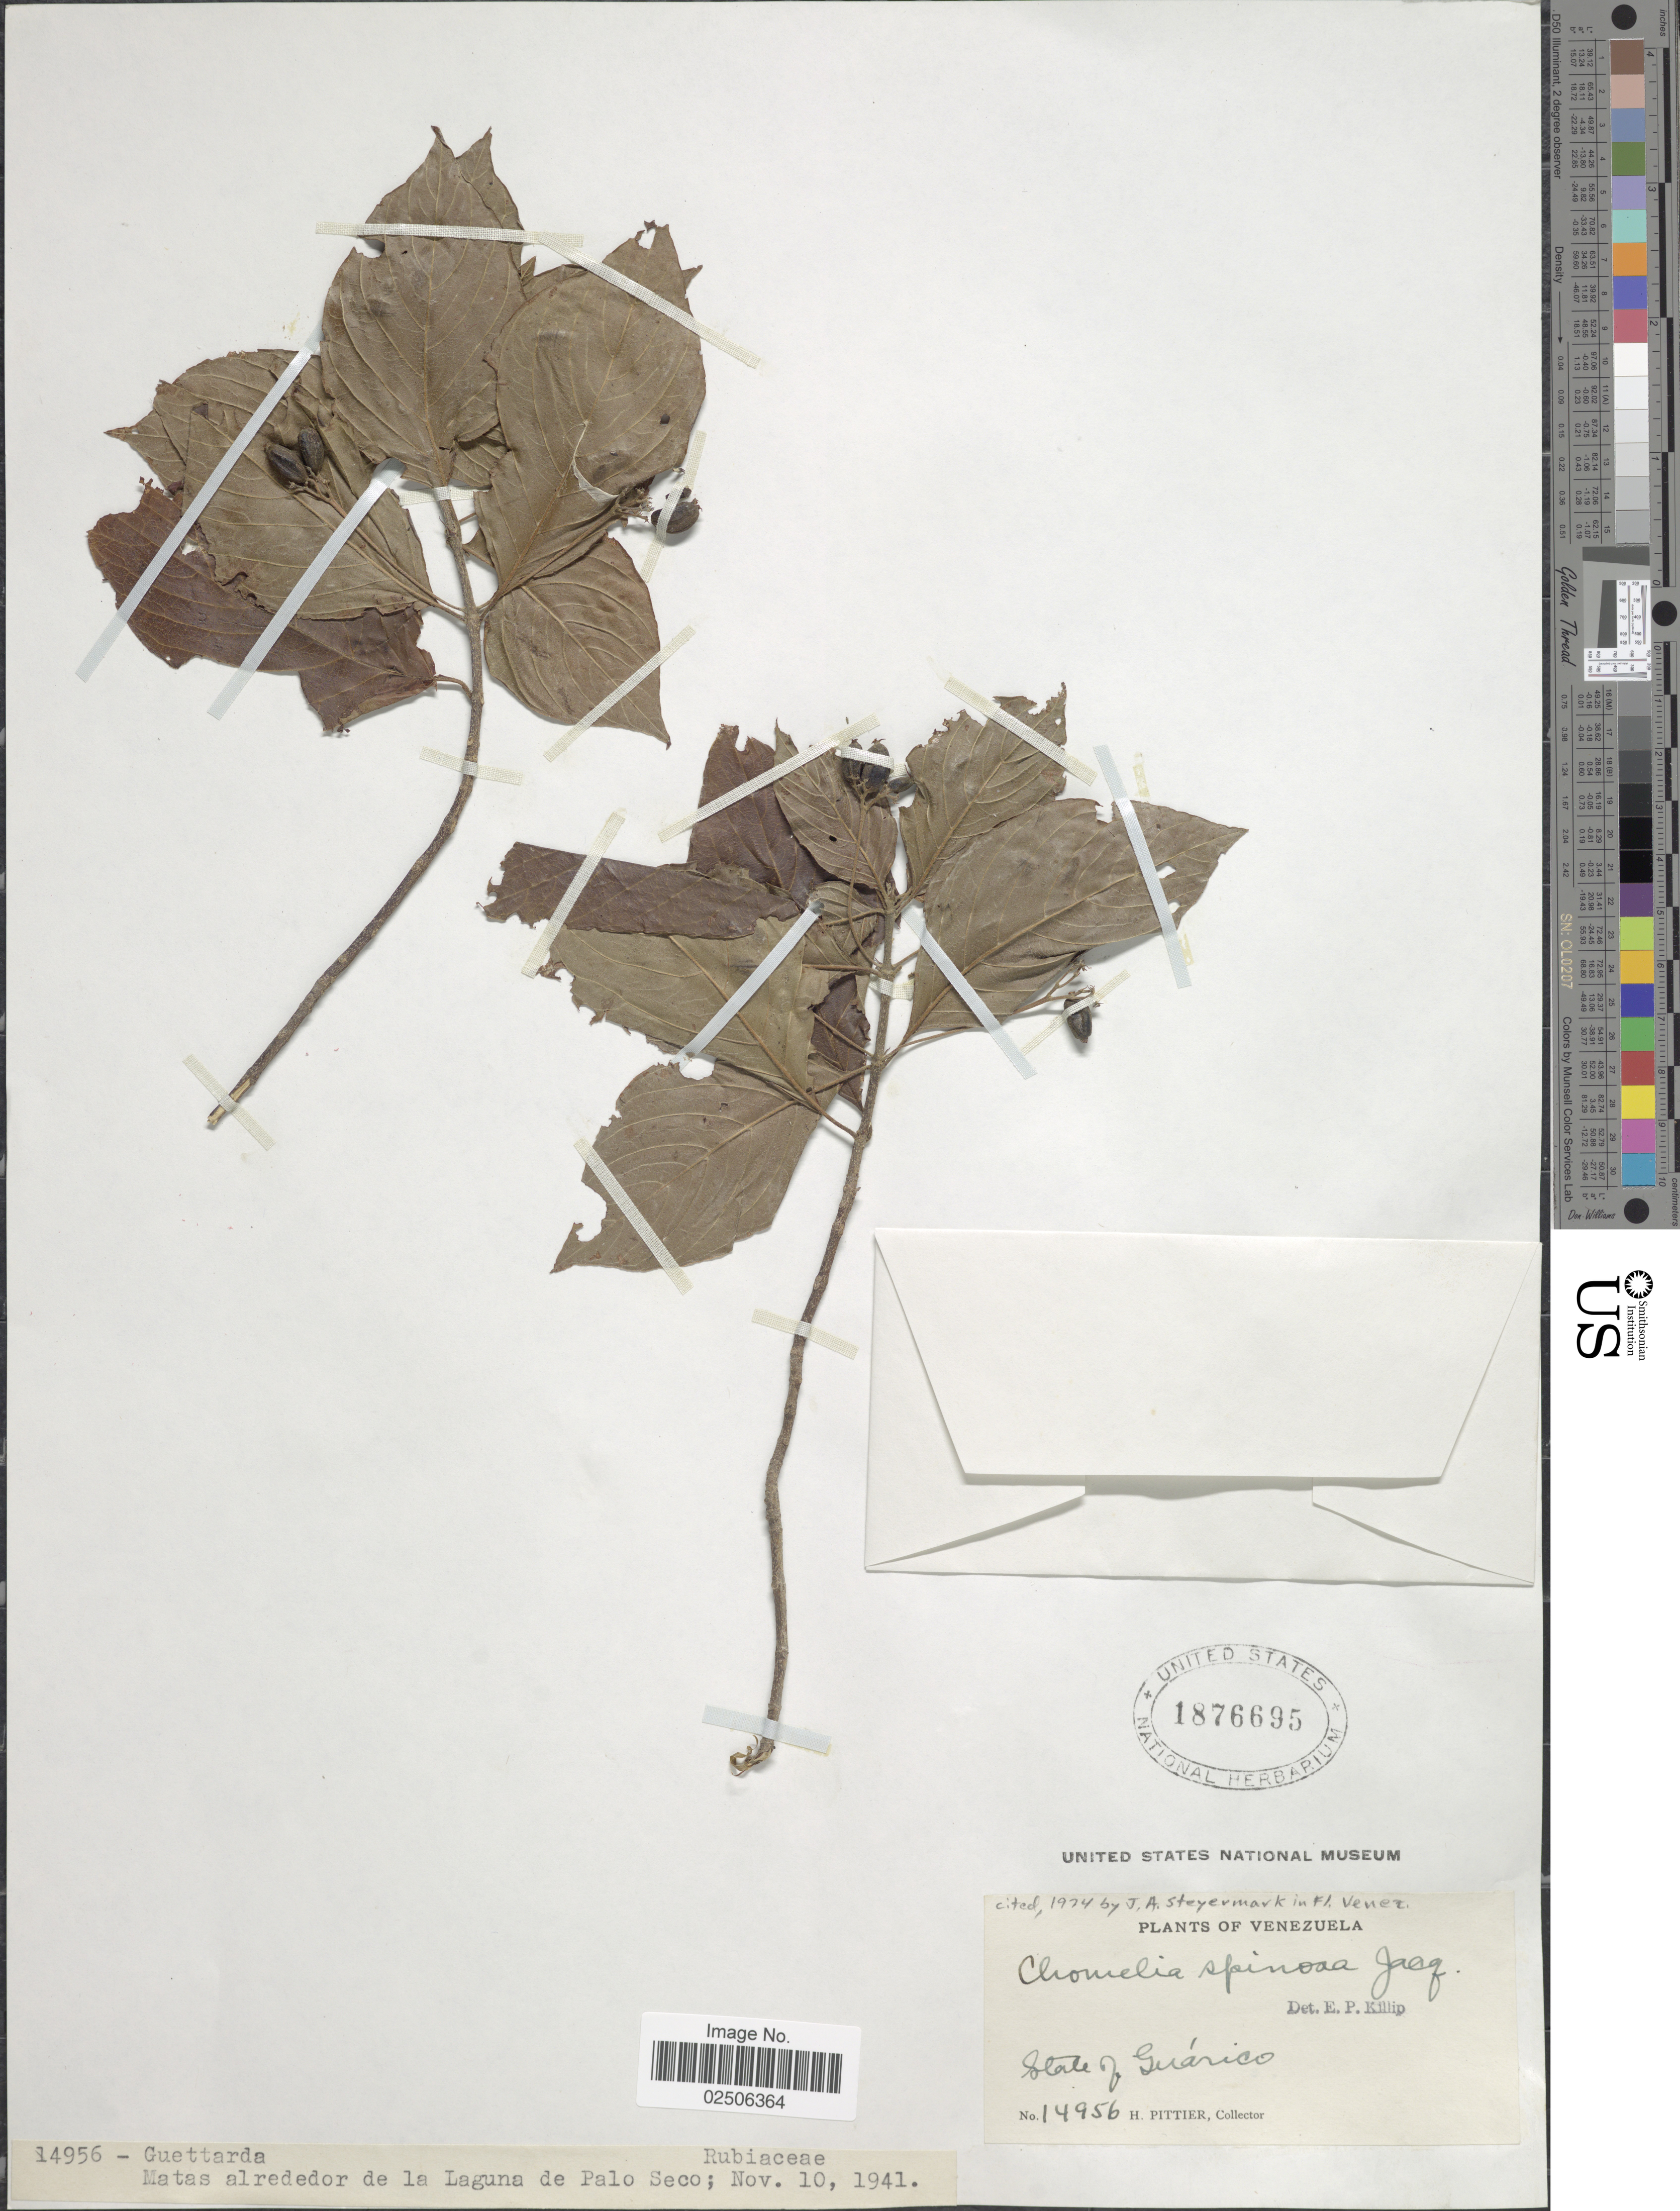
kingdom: Plantae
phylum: Tracheophyta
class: Magnoliopsida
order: Gentianales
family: Rubiaceae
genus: Chomelia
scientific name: Chomelia spinosa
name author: Jacq.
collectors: H. F. Pittier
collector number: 14956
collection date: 1941-11-10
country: Venezuela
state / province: Guárico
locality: Guettarda, Matas alrededor de la Laguna de Palo Seco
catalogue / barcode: US 1876695